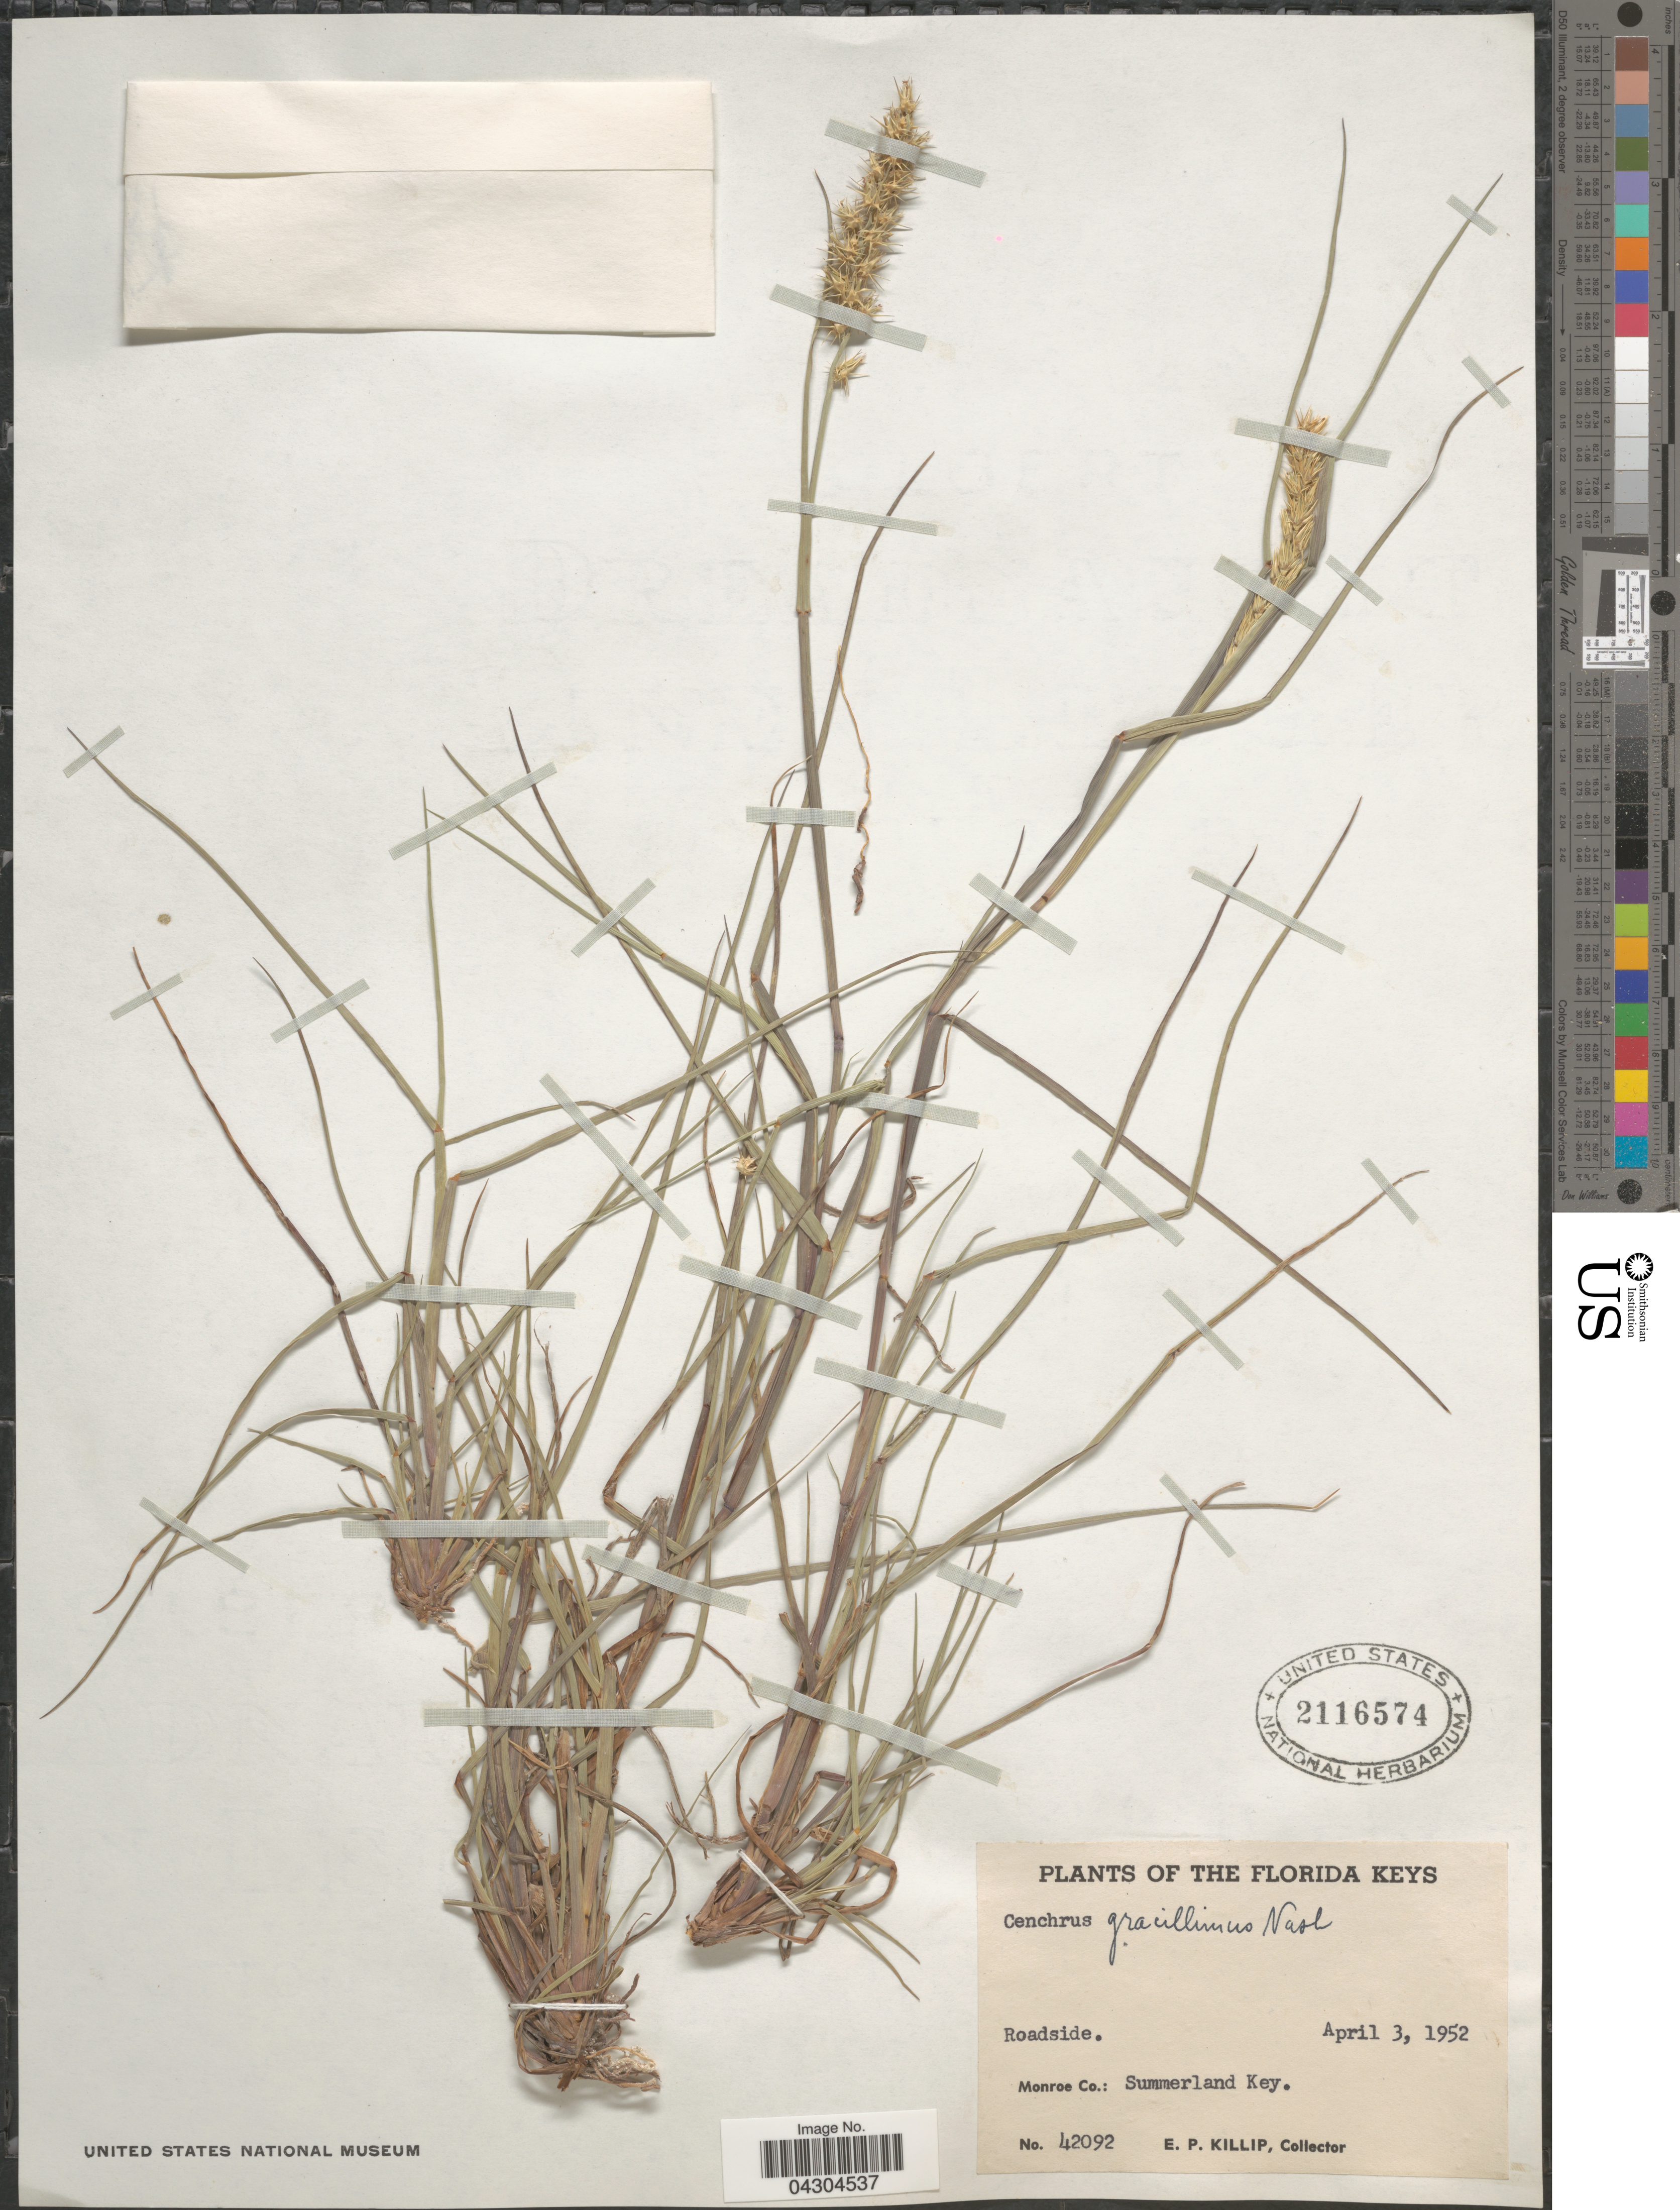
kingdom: Plantae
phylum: Tracheophyta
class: Liliopsida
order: Poales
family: Poaceae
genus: Cenchrus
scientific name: Cenchrus gracillimus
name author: Nash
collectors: E. P. Killip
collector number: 42092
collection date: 1952-04-03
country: United States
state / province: Florida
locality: The Florida Keys. Monroe Co.: Summerland Key.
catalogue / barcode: US 2116574